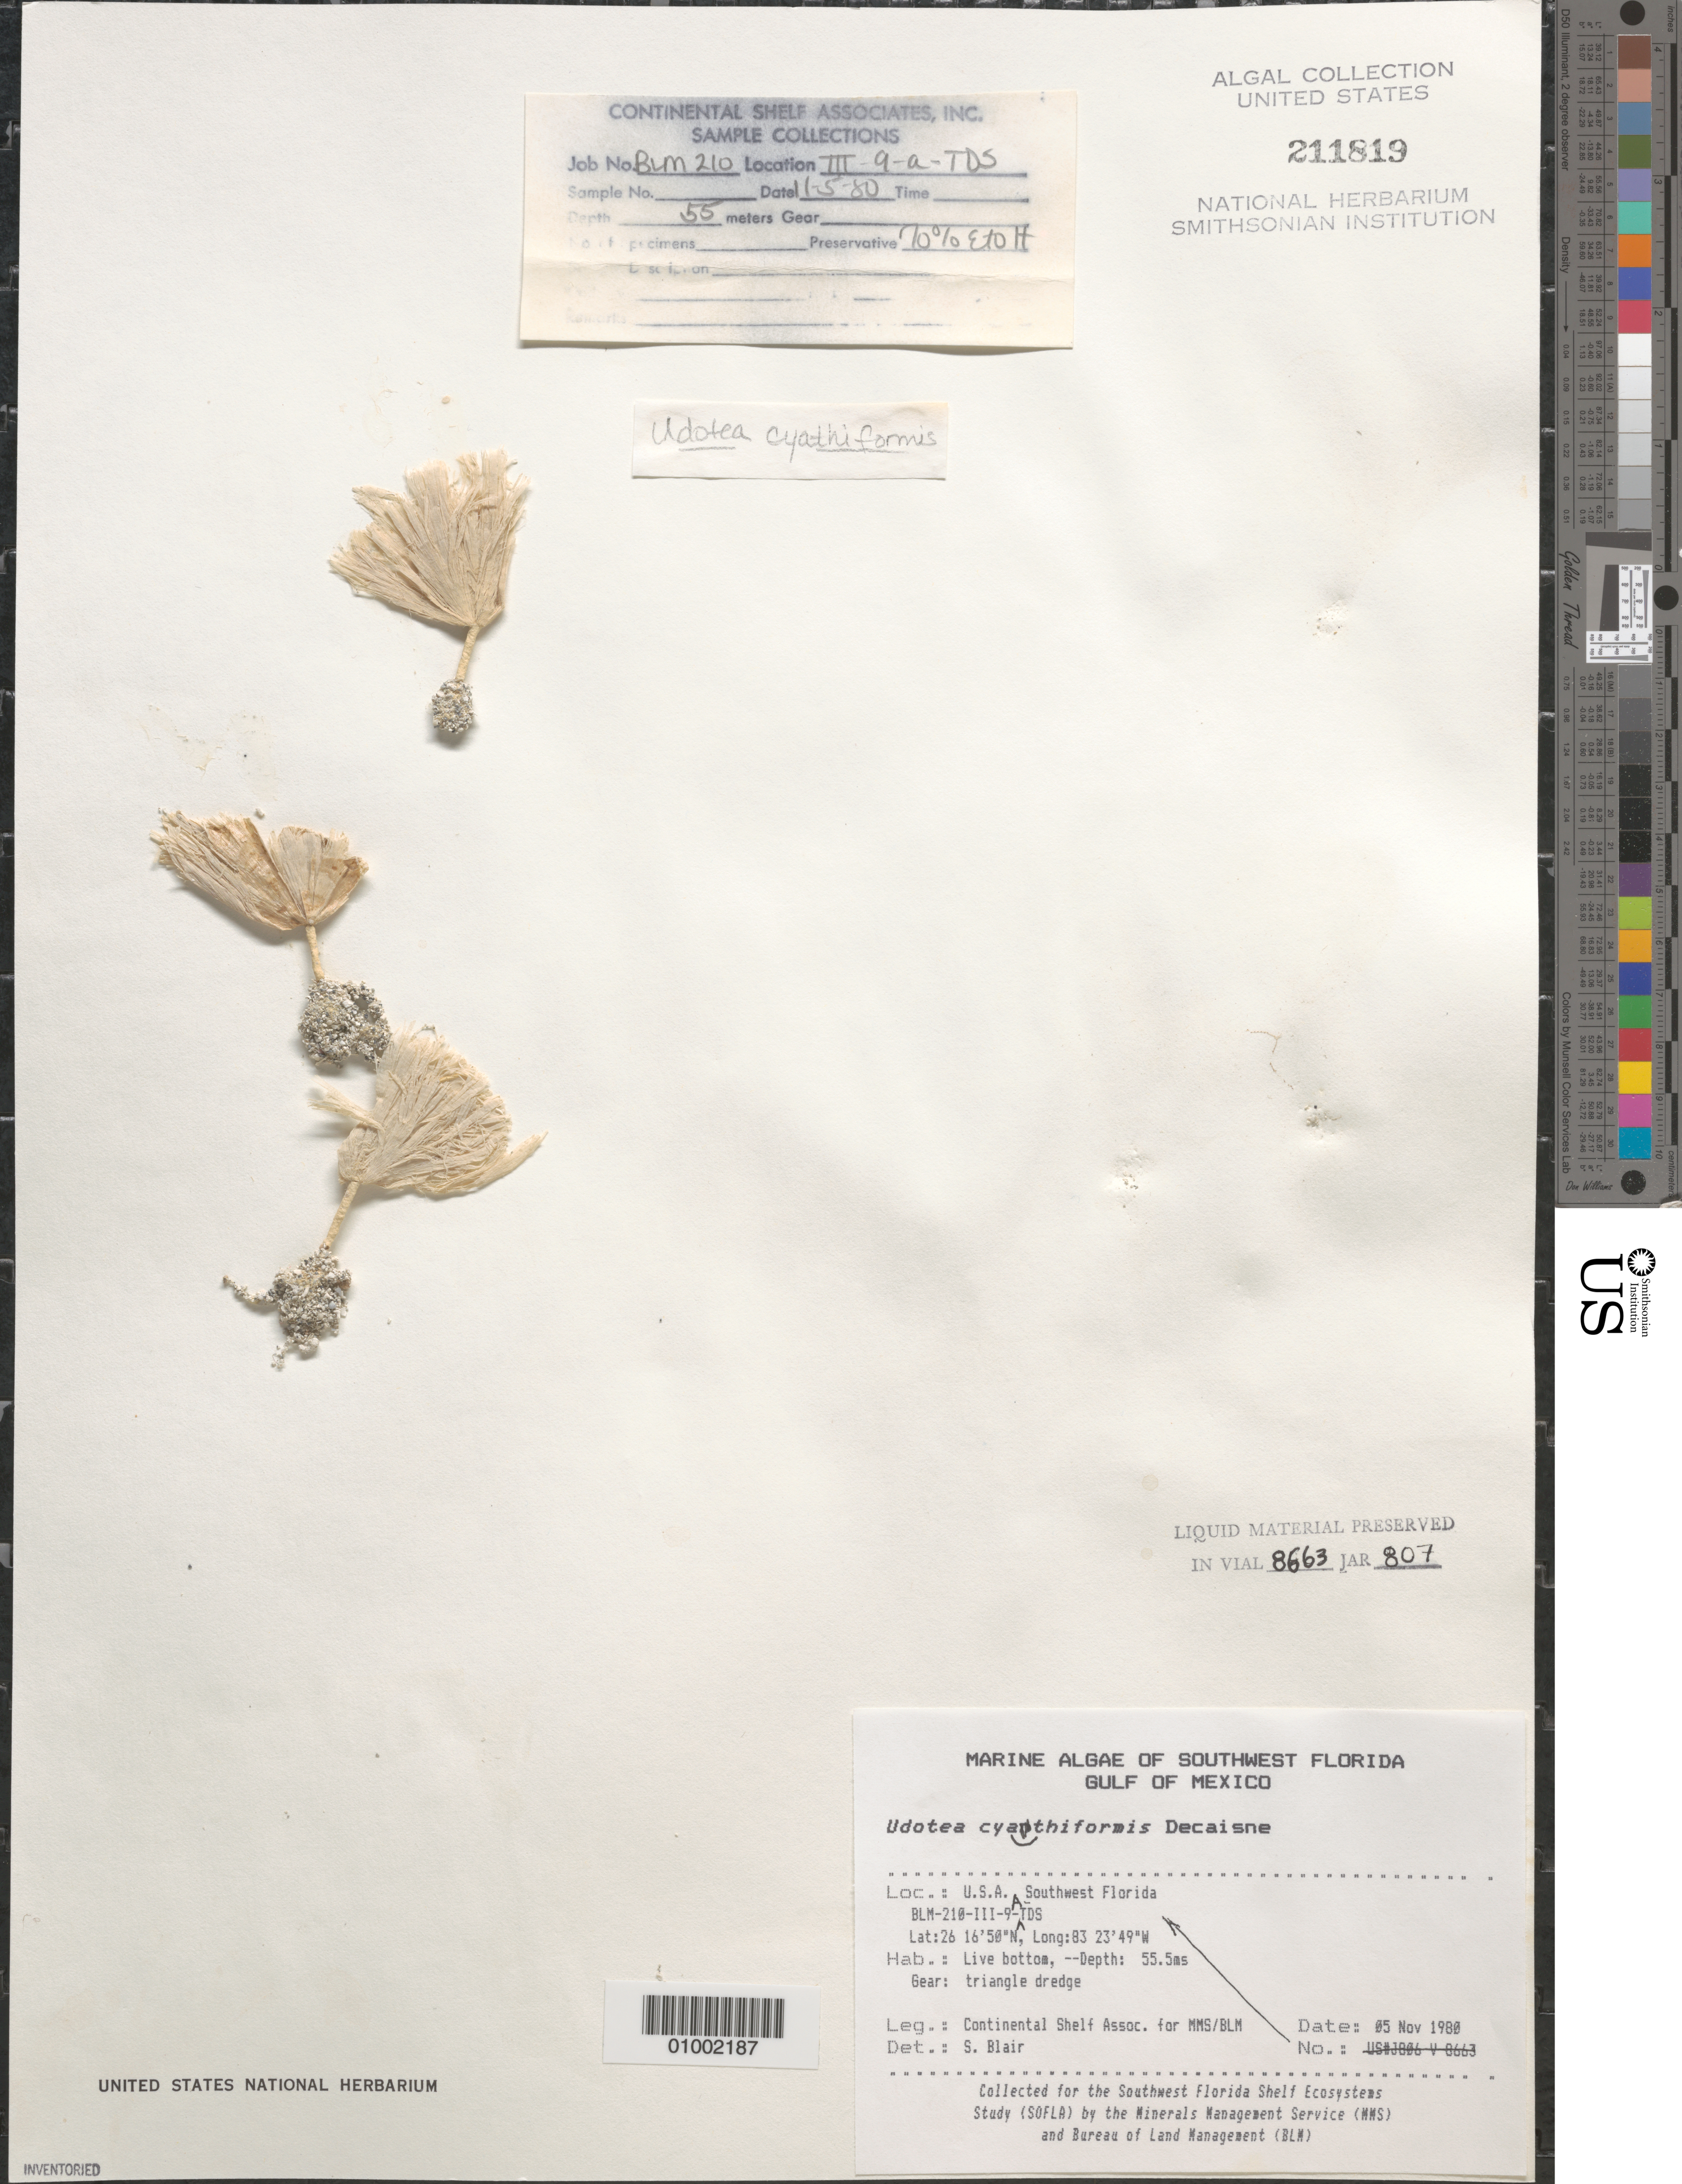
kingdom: Plantae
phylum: Chlorophyta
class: Ulvophyceae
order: Bryopsidales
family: Udoteaceae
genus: Udotea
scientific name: Udotea cyathiformis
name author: Decne.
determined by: Blair, S. M.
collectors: Continental Shelf Associates for the MMS/BLM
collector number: BLM-210-III-9-A-TDS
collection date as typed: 05 Nov 1980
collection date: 1980-11-05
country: United States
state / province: Florida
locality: Gulf of Mexico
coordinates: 26 16'50"N, 83 23'49"W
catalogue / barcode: US 211819